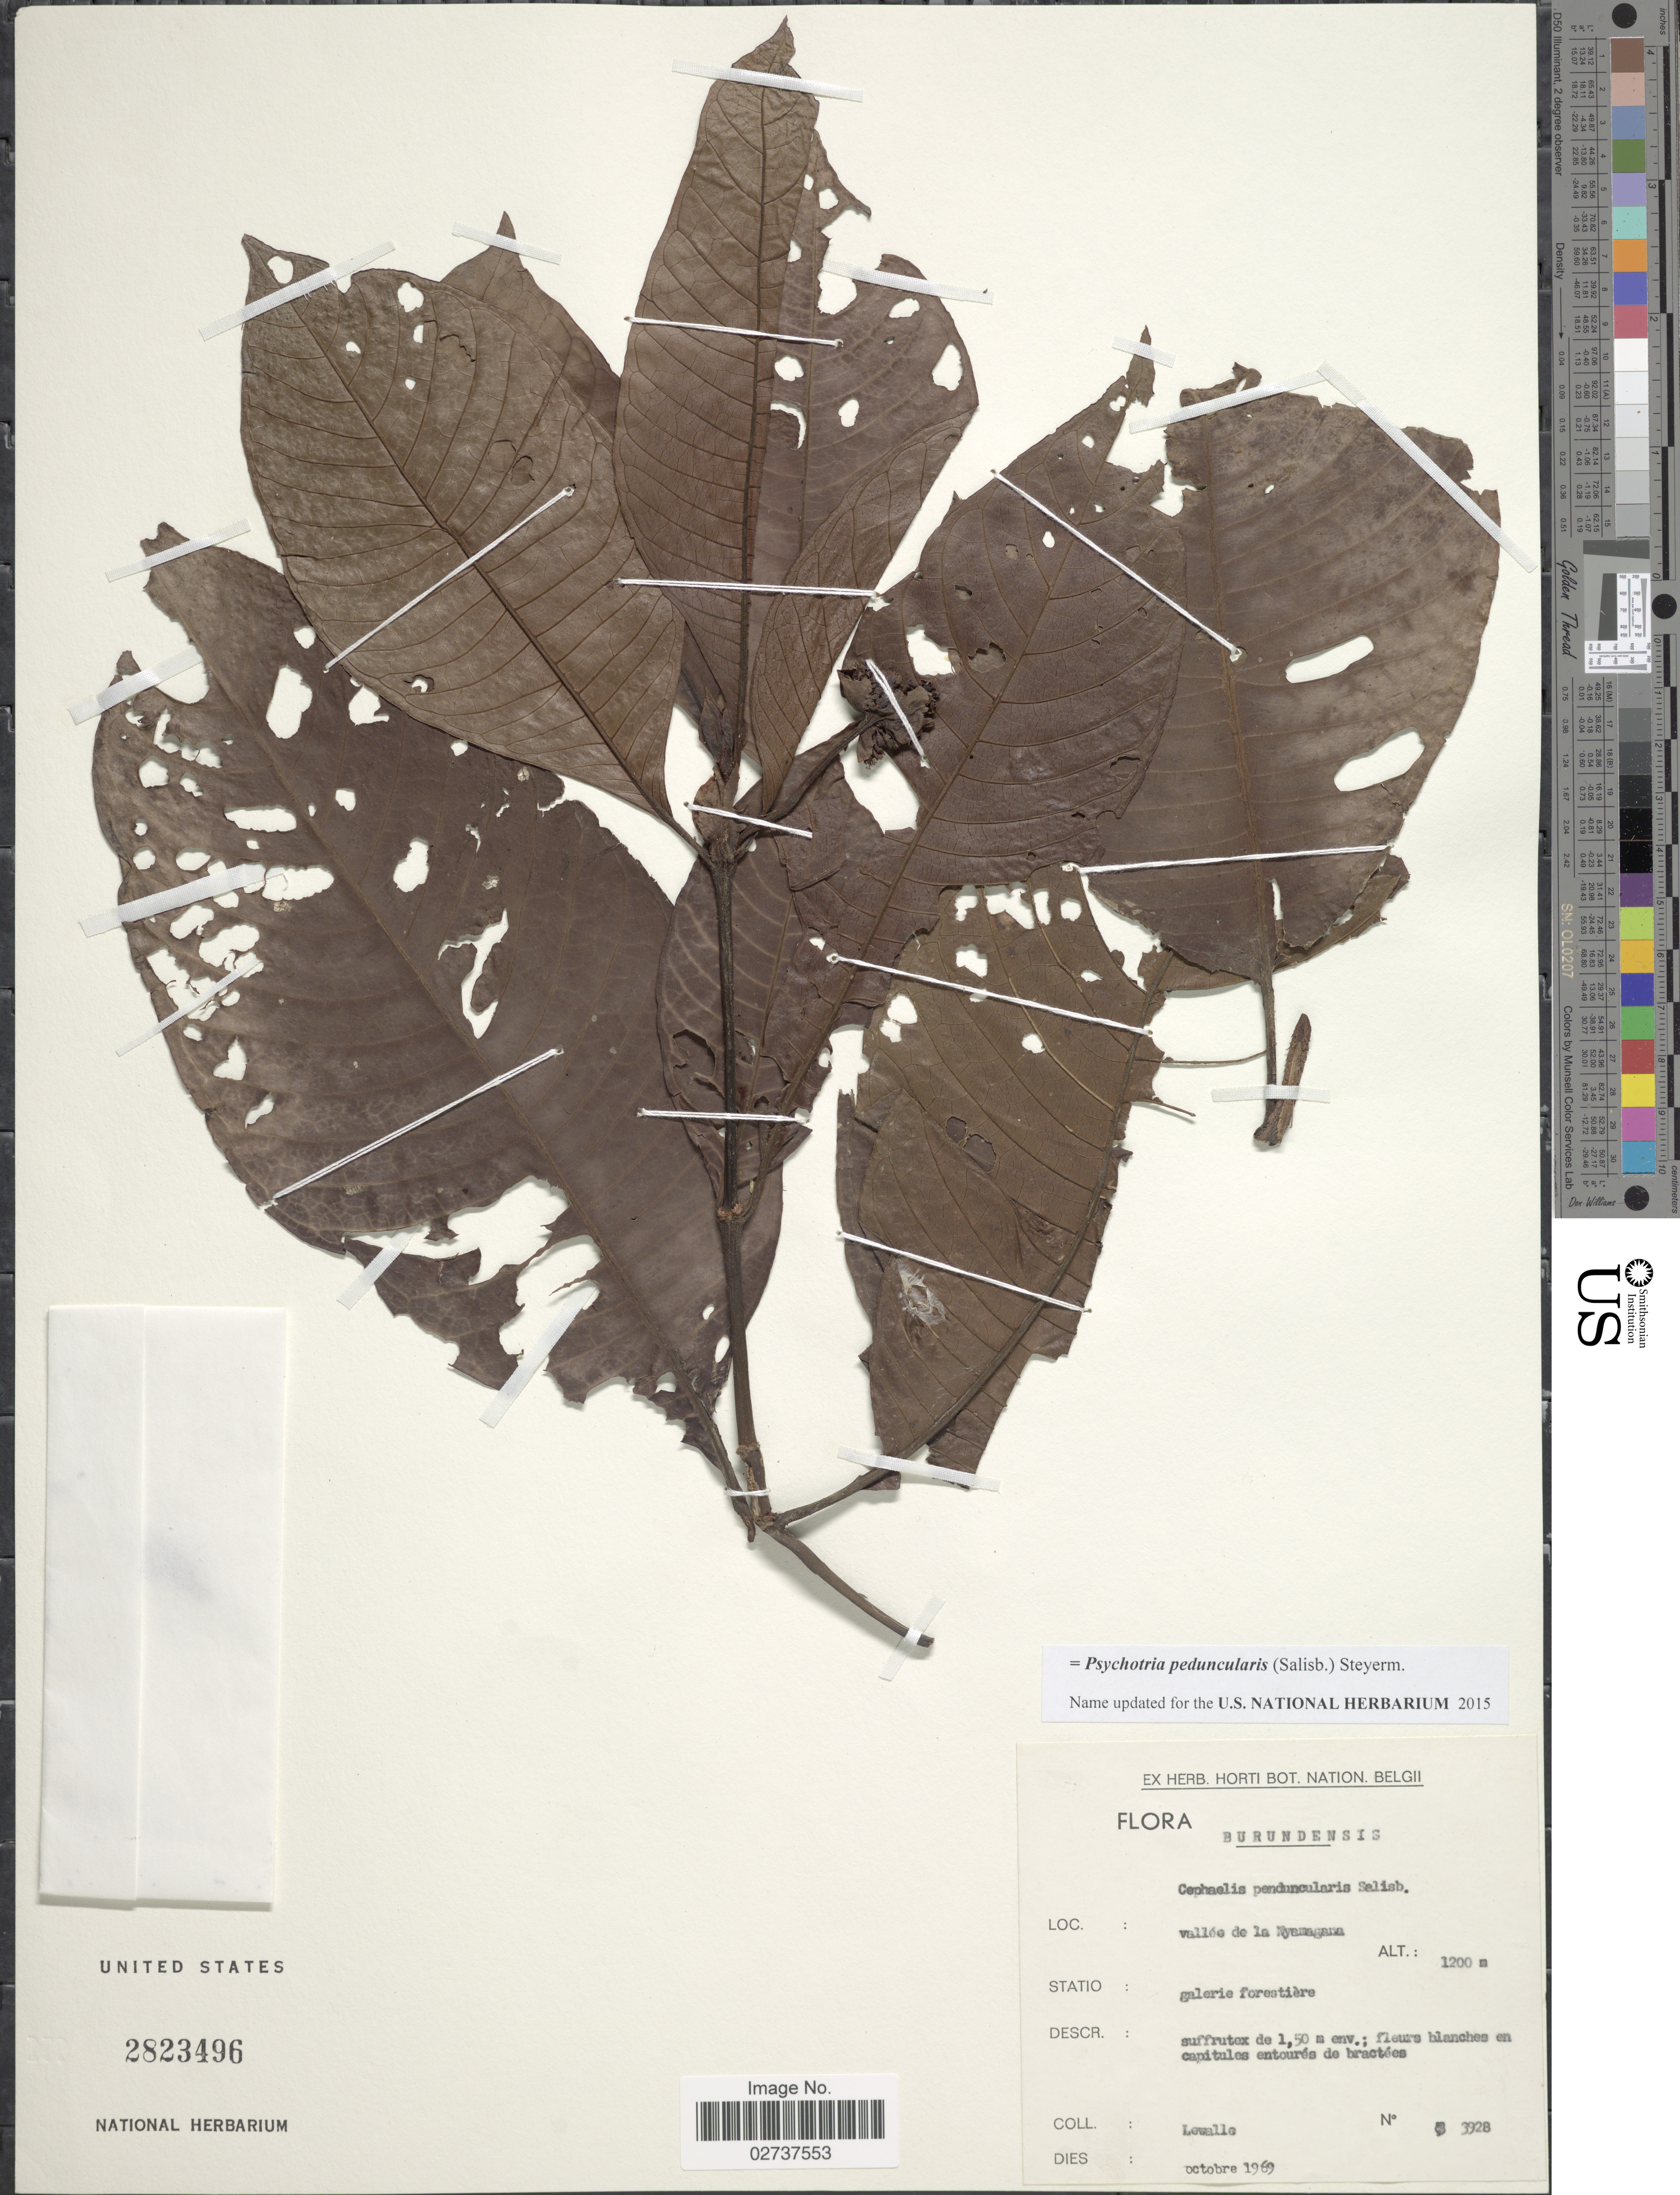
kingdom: Plantae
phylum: Tracheophyta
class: Magnoliopsida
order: Gentianales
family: Rubiaceae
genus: Psychotria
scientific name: Psychotria peduncularis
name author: (Salisb.) Steyerm.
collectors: Lewalle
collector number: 3928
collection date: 1969-10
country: Burundi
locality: Burundensis, vallée de la Nyamagana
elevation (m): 1200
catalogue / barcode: US 2823496